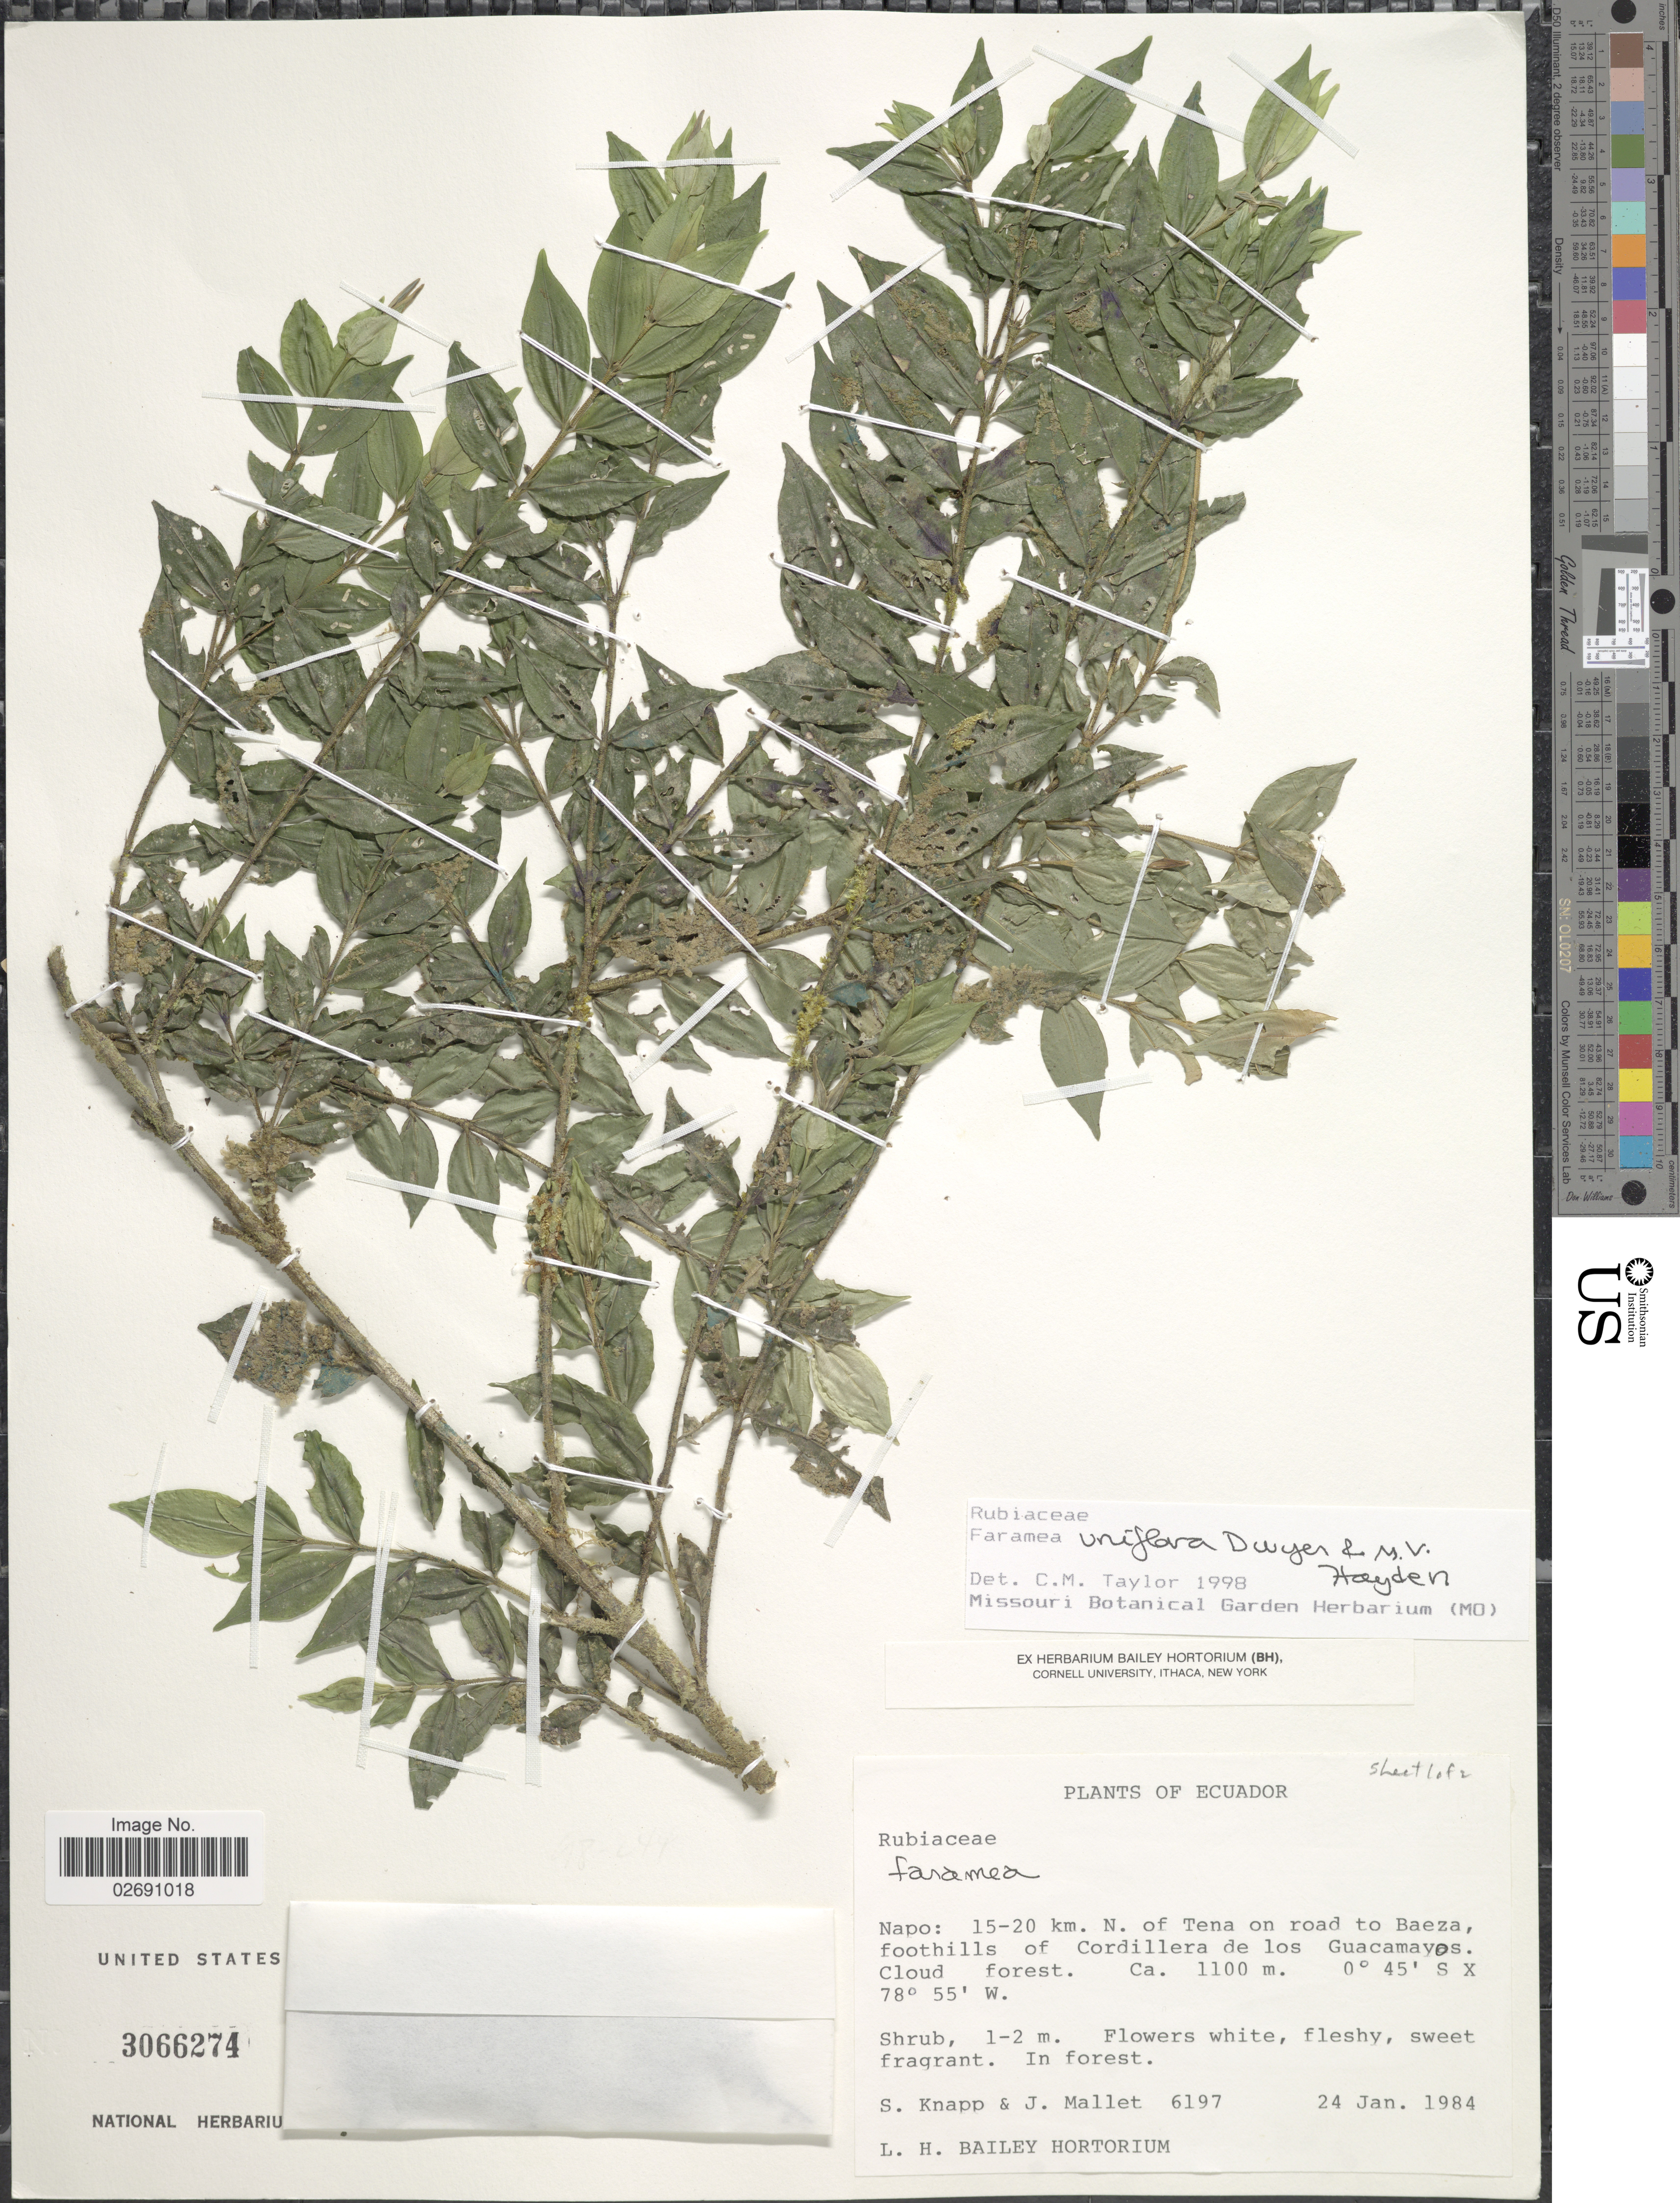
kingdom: Plantae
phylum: Tracheophyta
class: Magnoliopsida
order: Gentianales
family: Rubiaceae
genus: Faramea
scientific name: Faramea uniflora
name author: Dwyer & M.V. Hayden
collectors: S. Knapp & J. Mallett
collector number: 6197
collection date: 1984-01-24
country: Ecuador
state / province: Napo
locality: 15-20 km. N .of Tena on road to Baeza, foothills of Cordillera de los Guacamayos, Cloud forest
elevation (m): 1100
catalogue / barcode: US 3066274